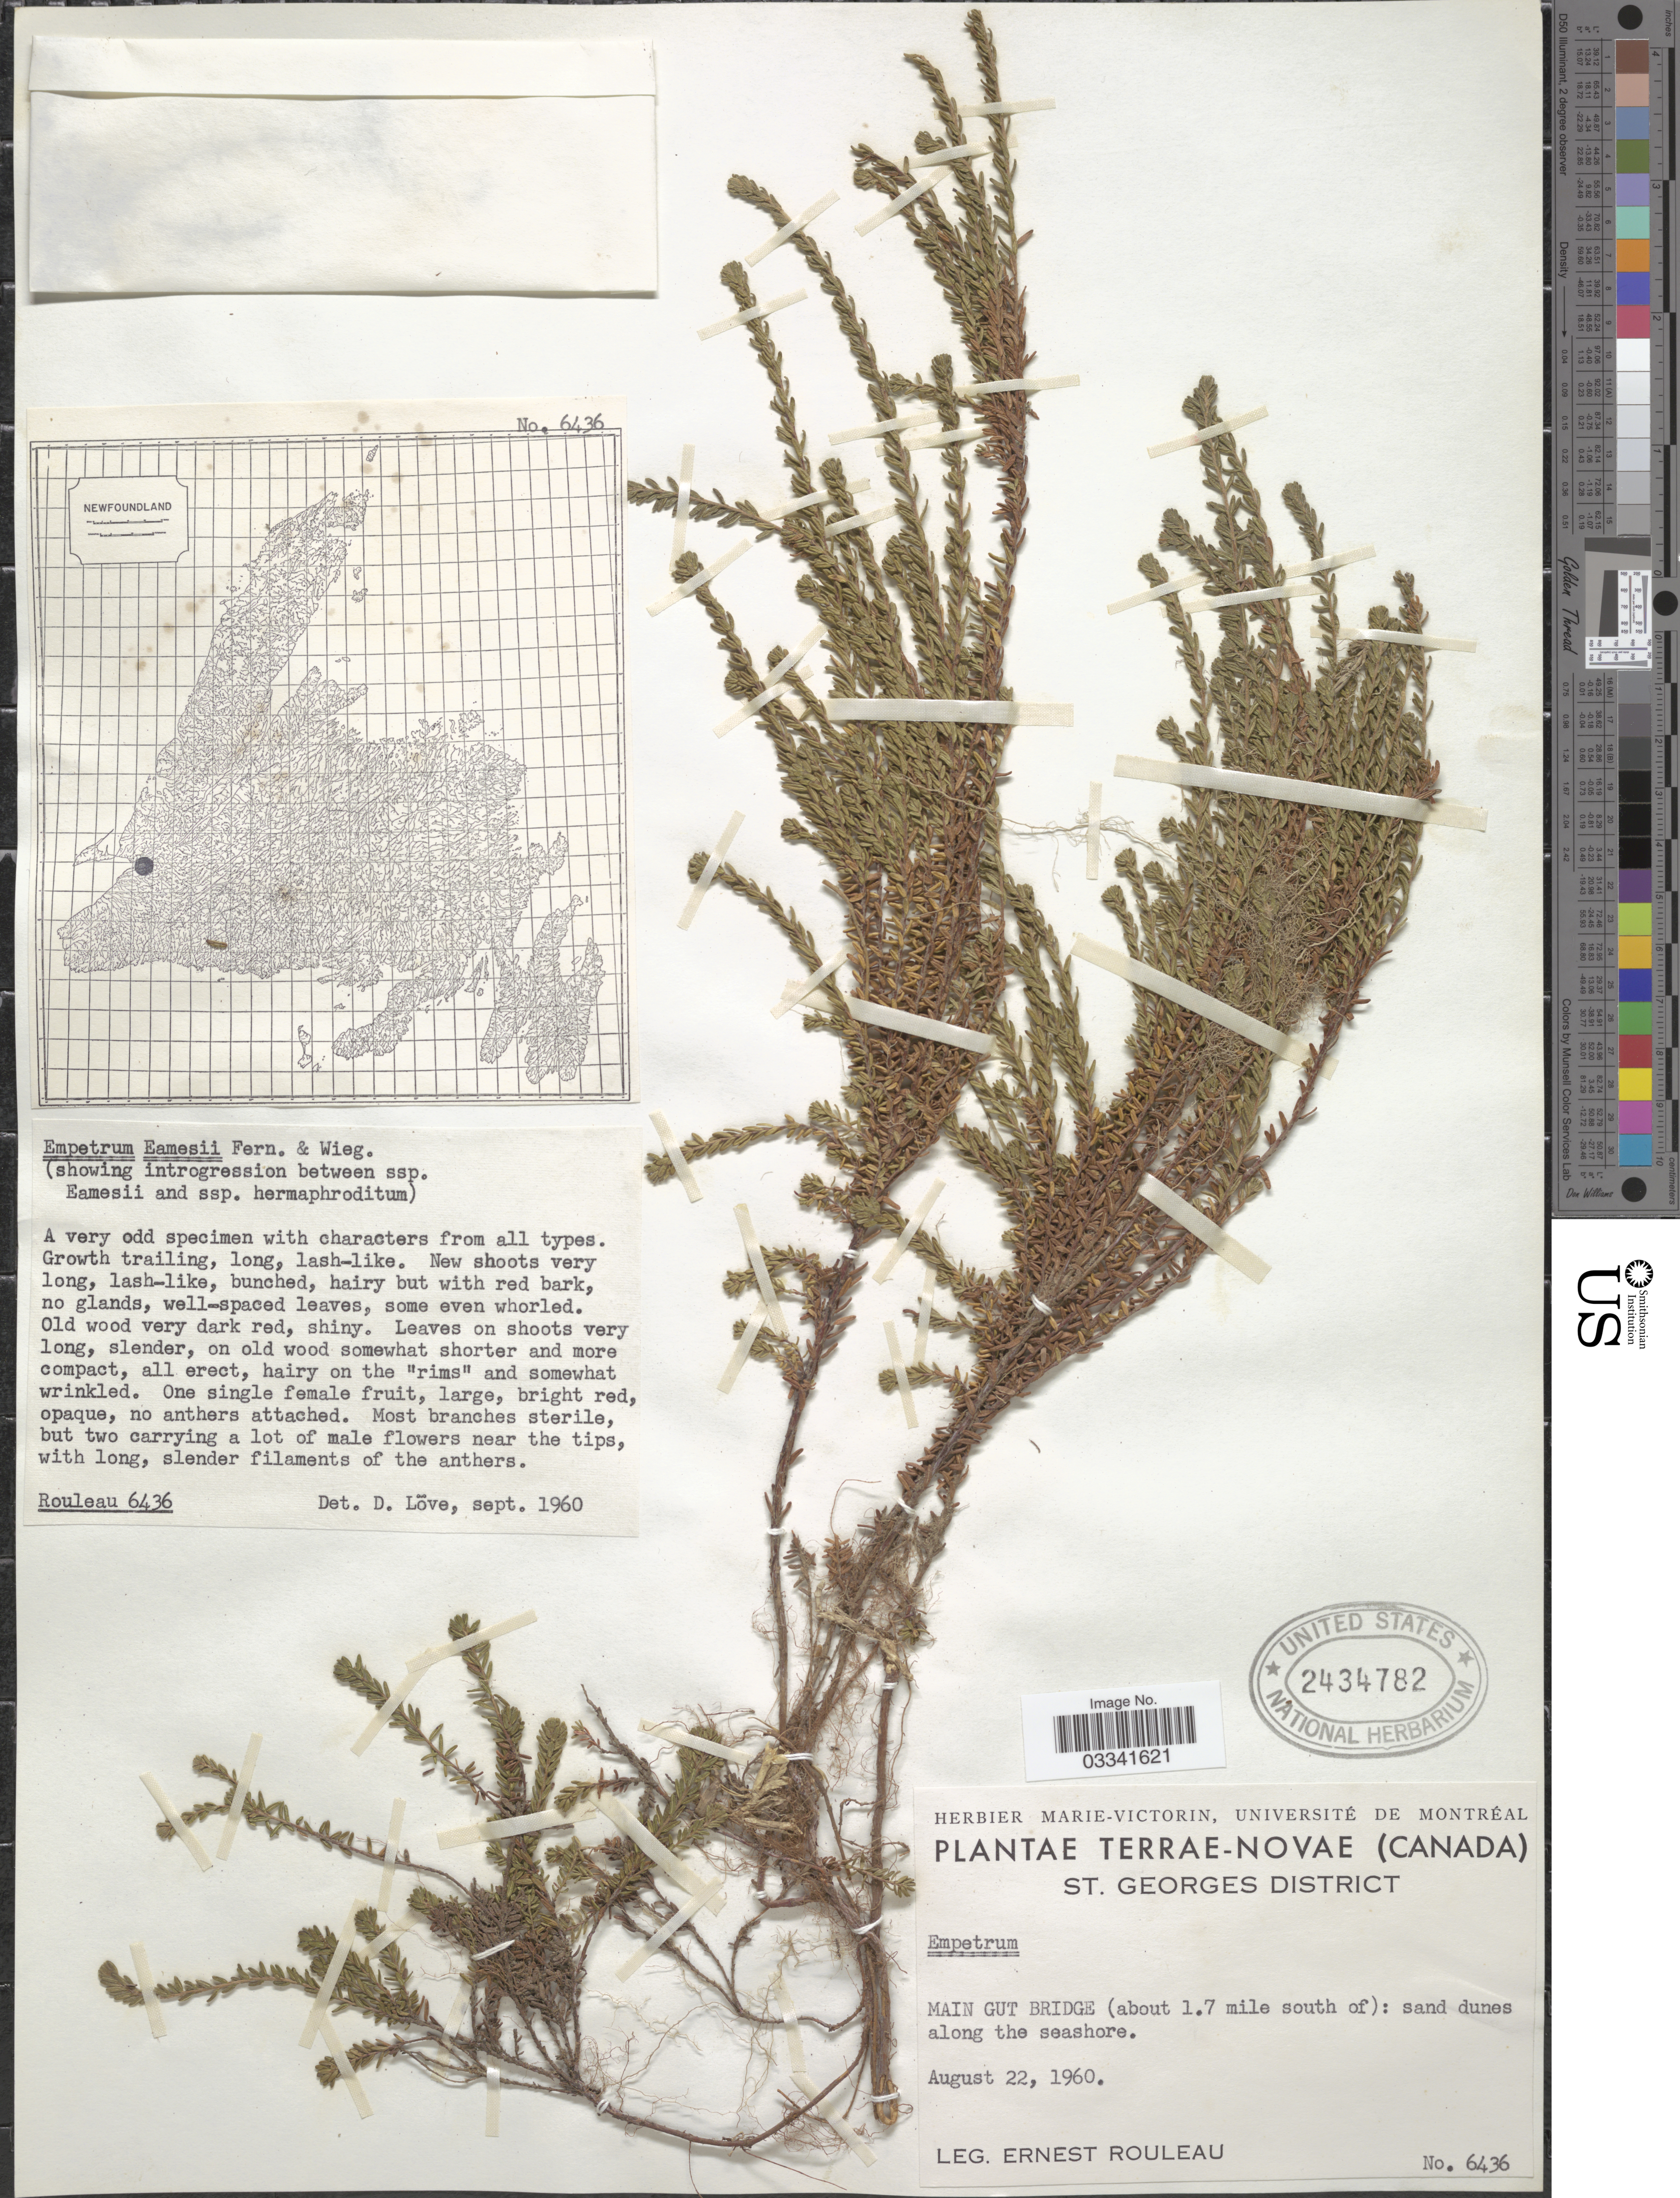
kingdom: Plantae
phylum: Tracheophyta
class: Magnoliopsida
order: Ericales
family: Ericaceae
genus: Empetrum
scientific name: Empetrum eamesii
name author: Fernald & Wiegand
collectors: J. Rouleau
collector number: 6436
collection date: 1960-08-22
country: Canada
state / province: Newfoundland and Labrador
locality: Terrae - Novae. St. Georges District. Main Gut Bridge (about 1.7 mile south of).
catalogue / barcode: US 2434782